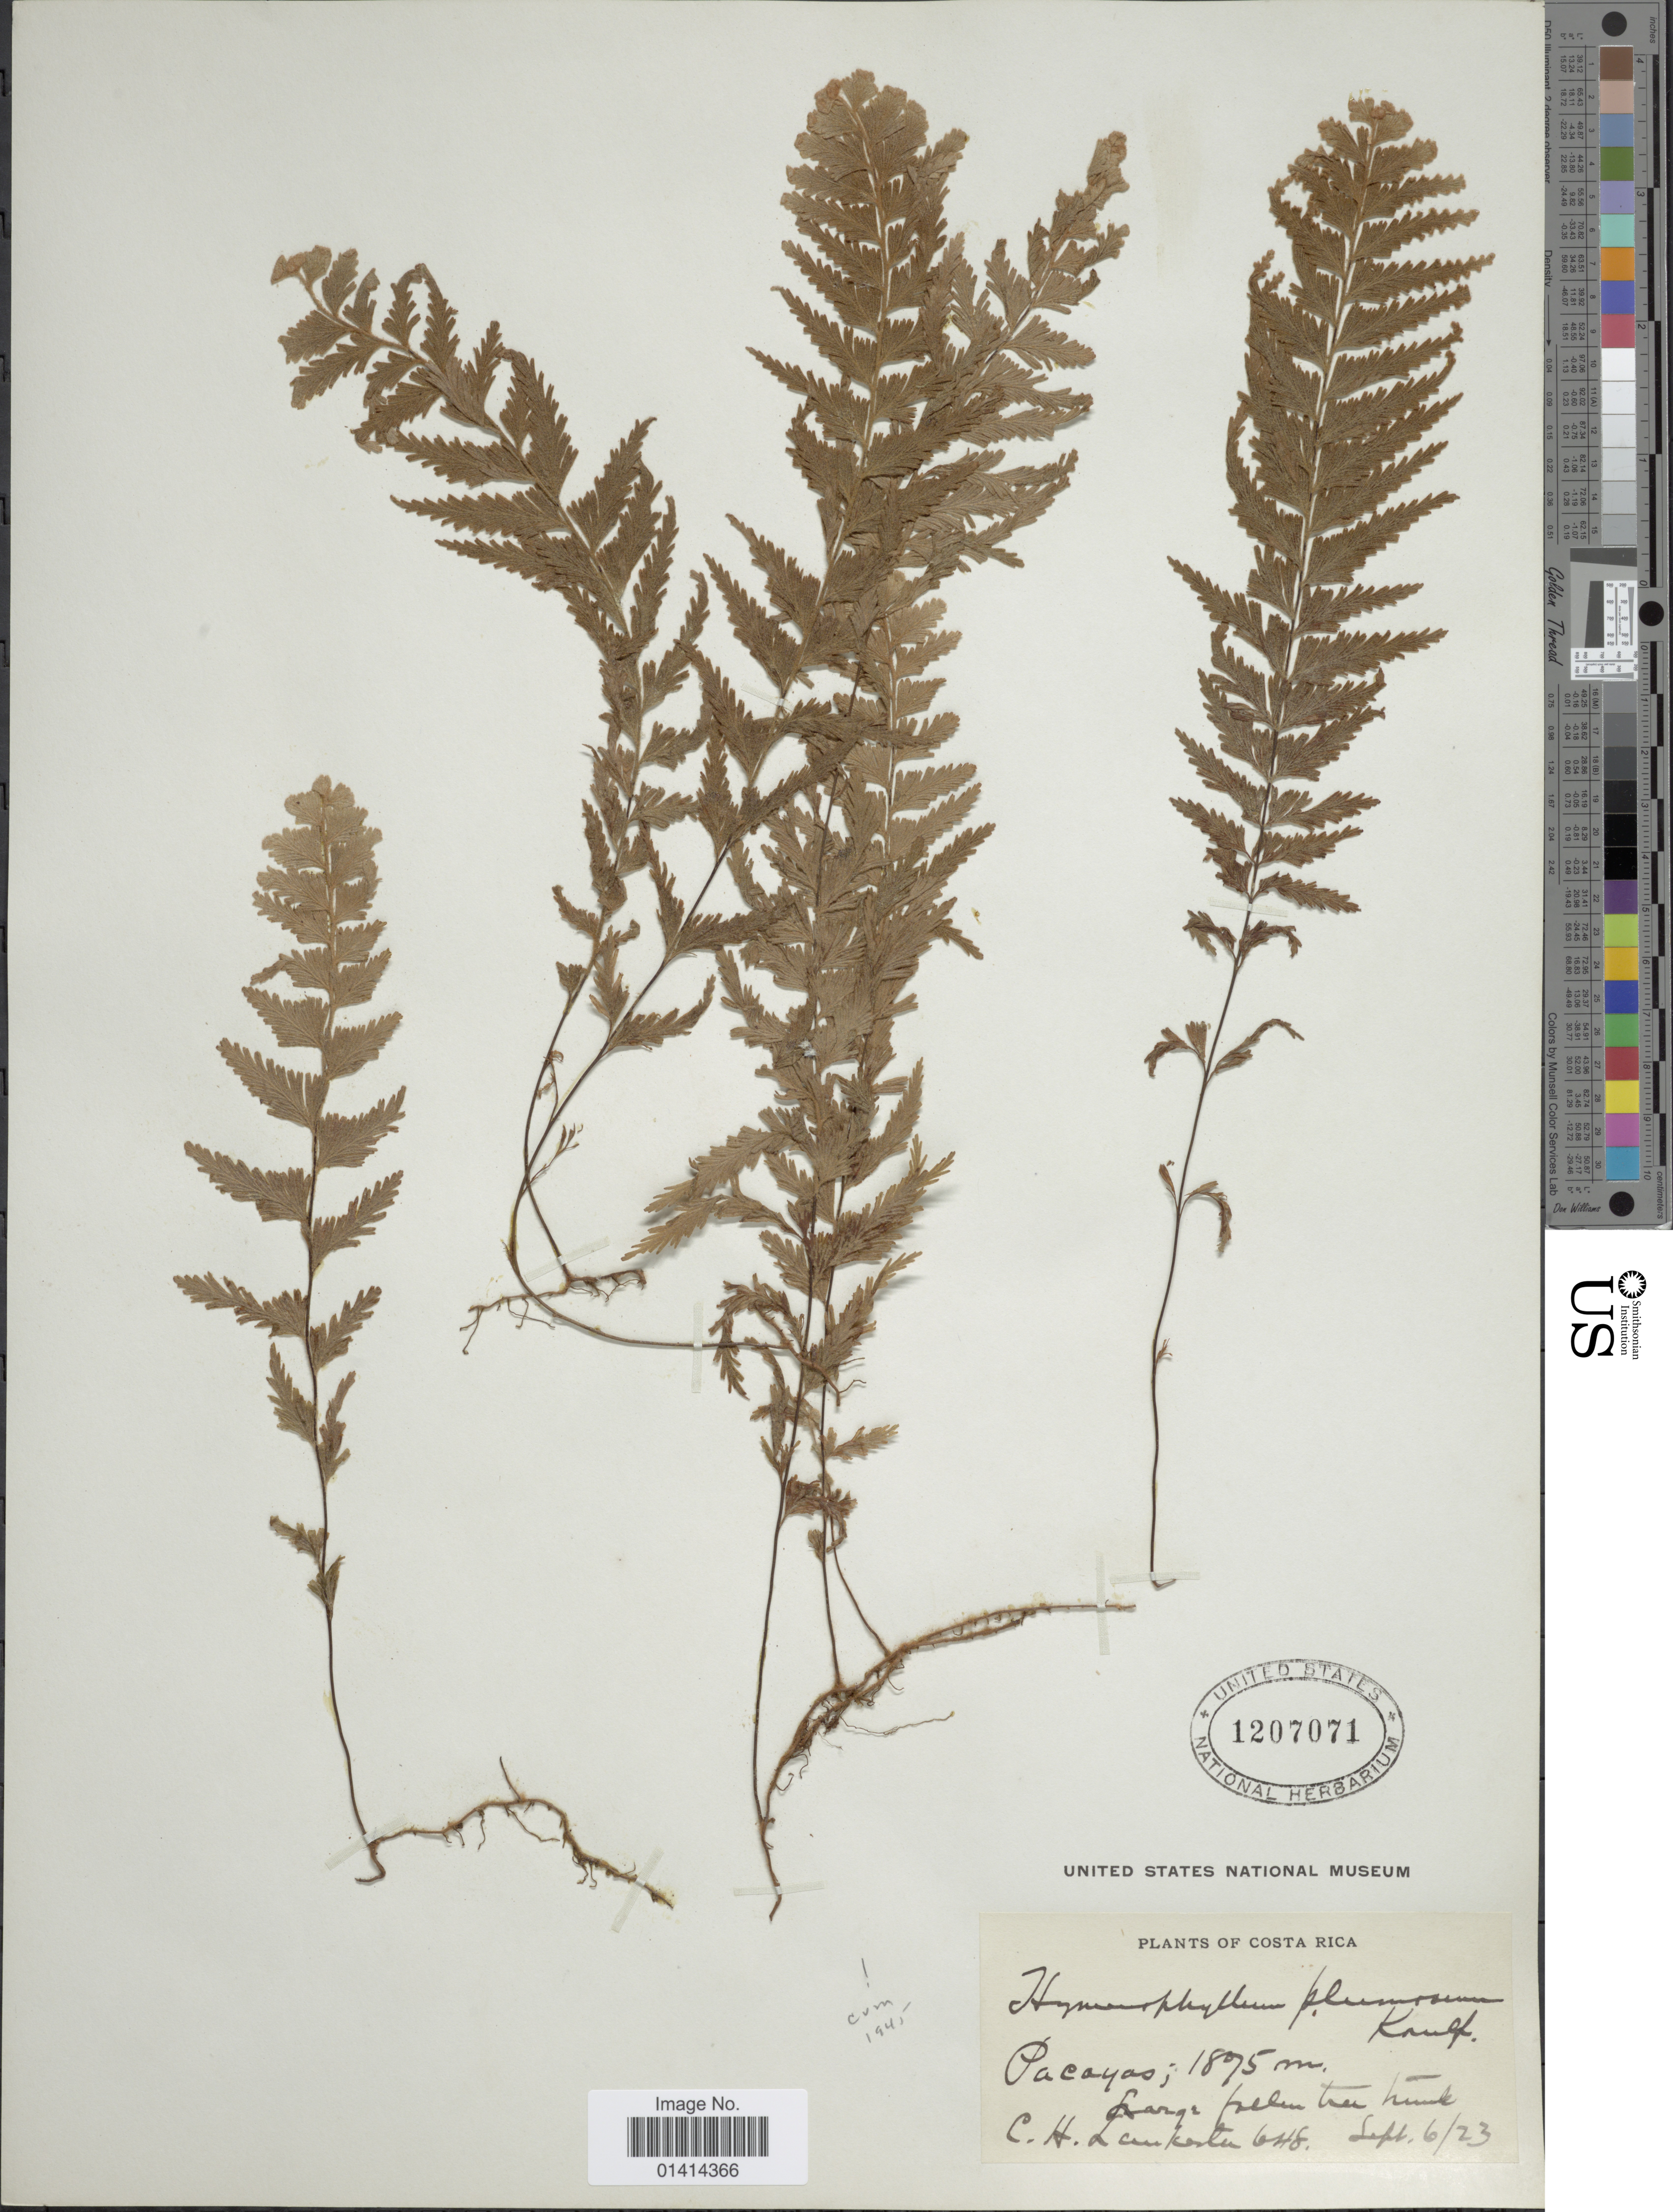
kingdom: Plantae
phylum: Tracheophyta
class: Polypodiopsida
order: Hymenophyllales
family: Hymenophyllaceae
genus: Hymenophyllum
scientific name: Hymenophyllum plumosum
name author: Kaulf.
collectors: C. H. Lankester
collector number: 648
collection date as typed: Transcribed d/m/y: 6/9/23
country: Costa Rica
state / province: Cartago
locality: Pacayas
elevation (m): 1875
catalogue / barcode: US 1207071